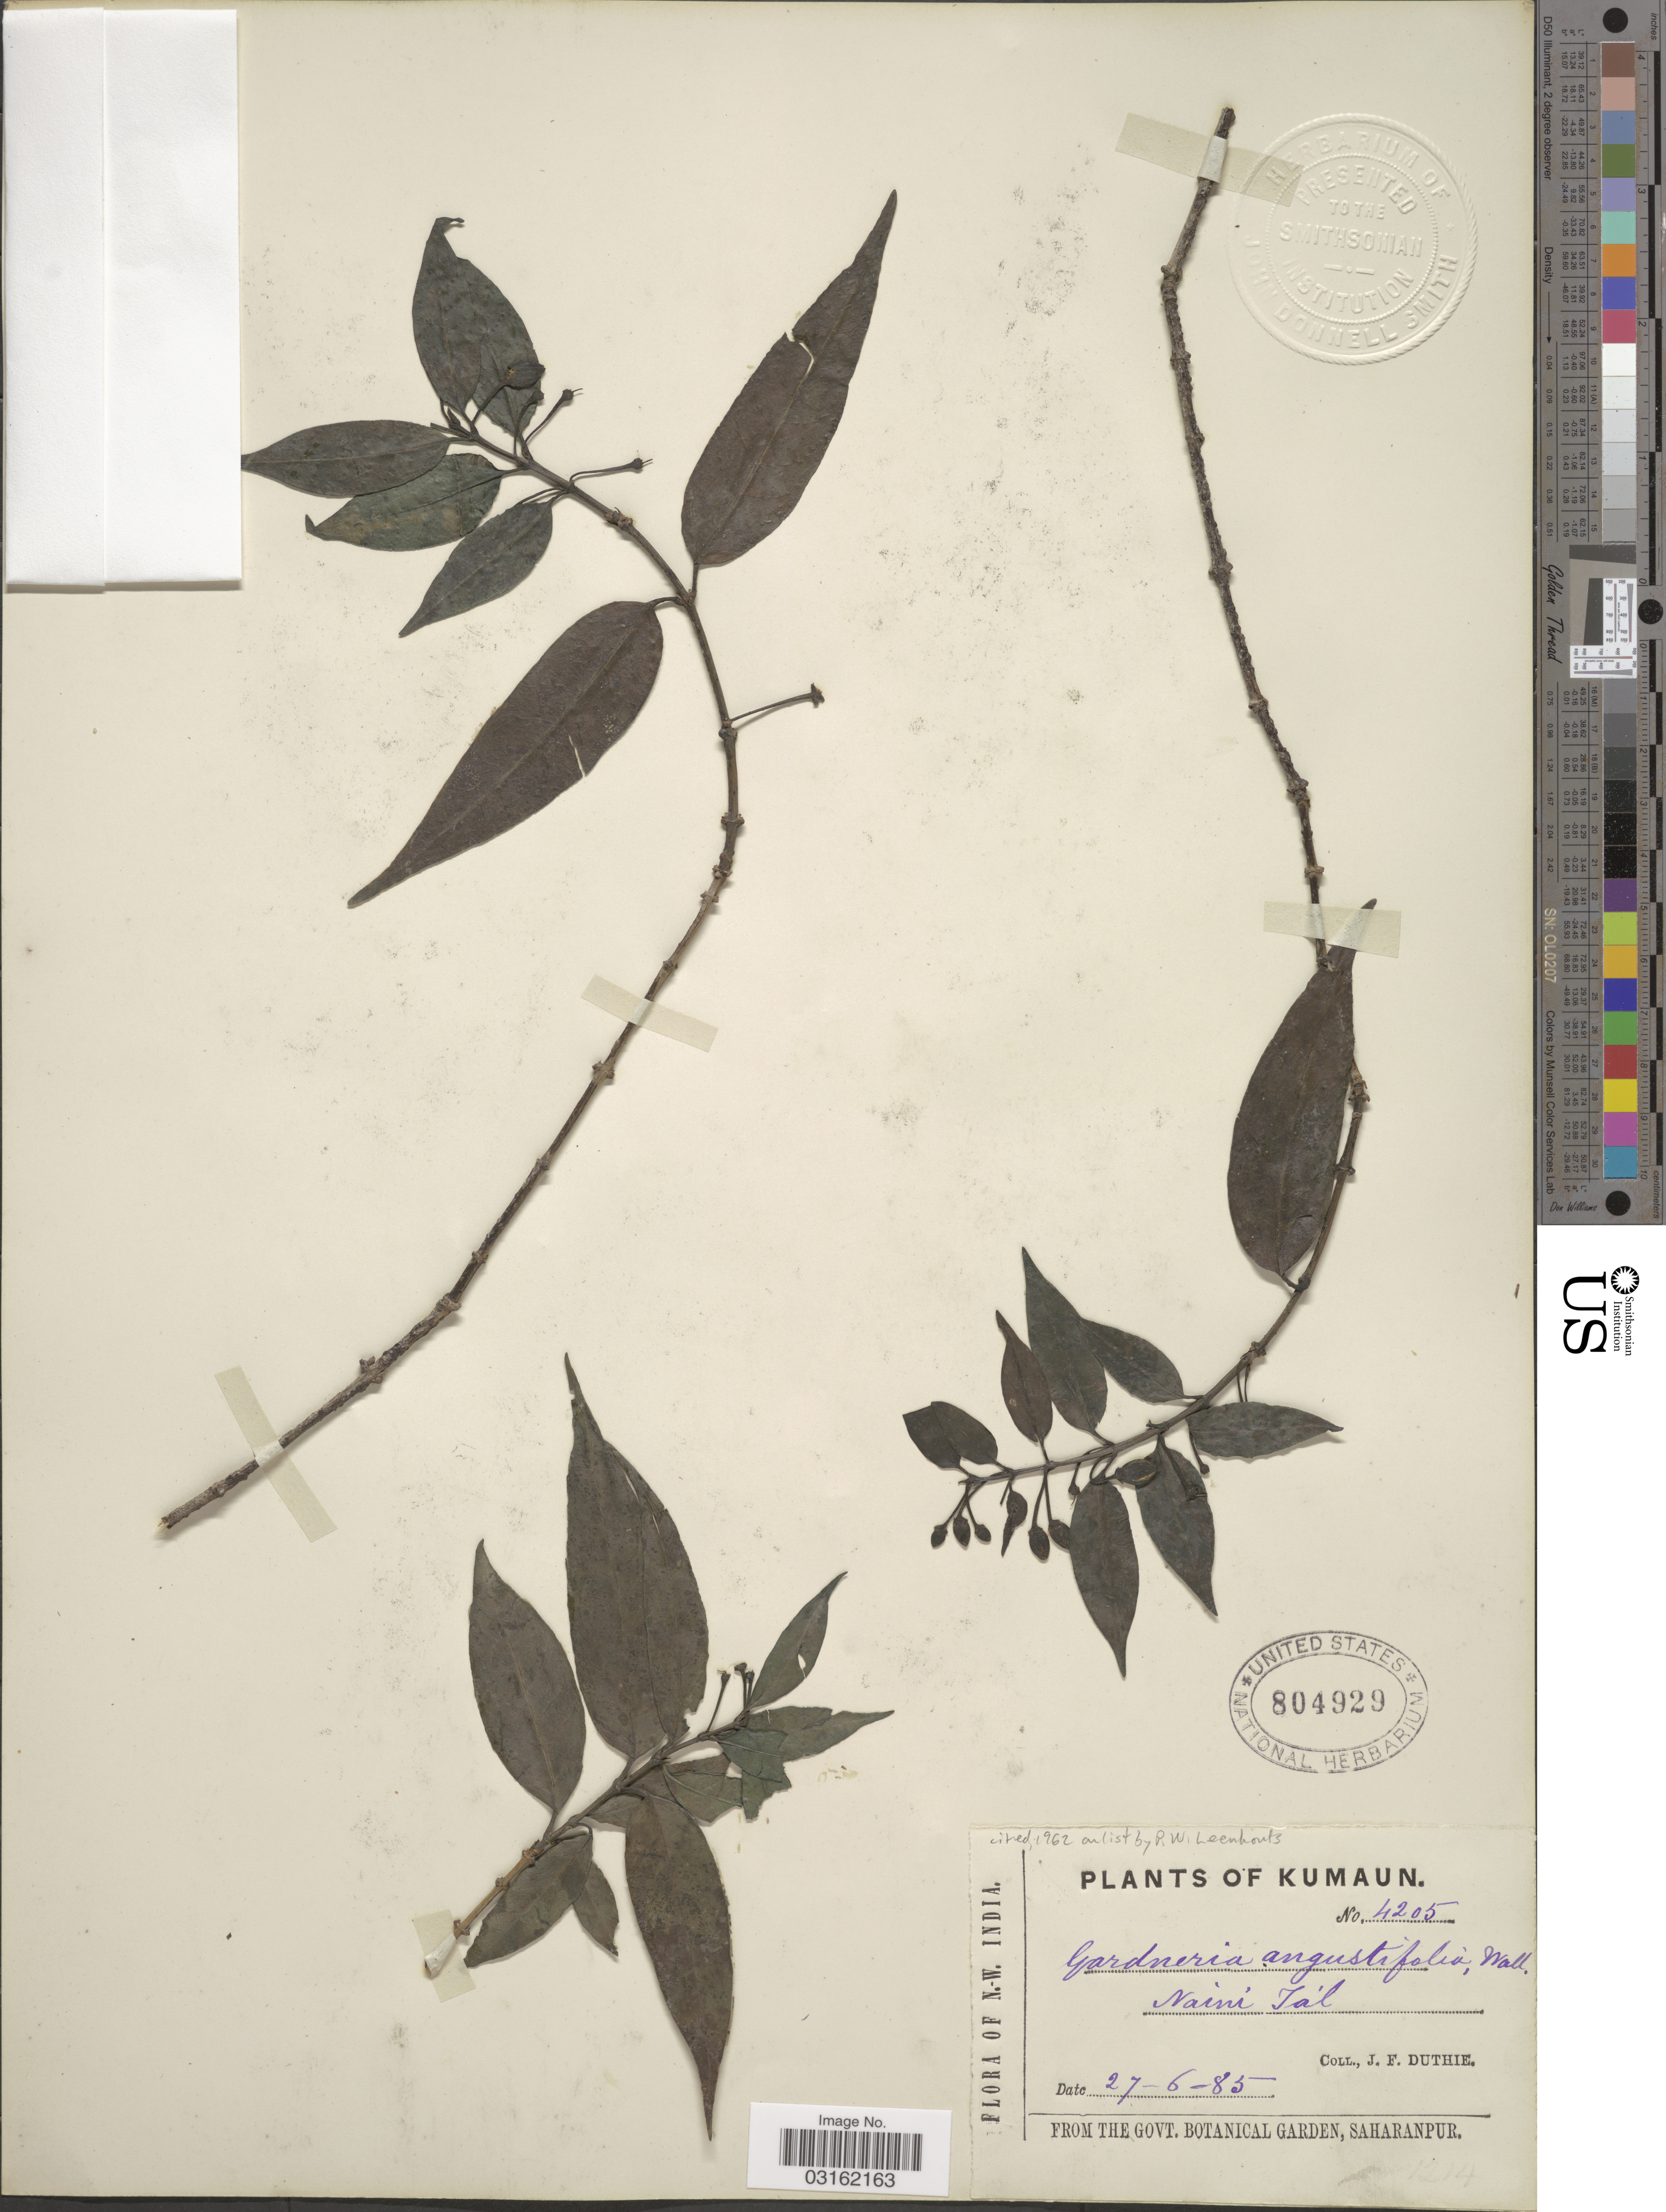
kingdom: Plantae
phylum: Tracheophyta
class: Magnoliopsida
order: Gentianales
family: Loganiaceae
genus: Gardneria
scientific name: Gardneria angustifolia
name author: Wall.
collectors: J. F. Duthie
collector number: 4205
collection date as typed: Transcribed d/m/y: 27/6/85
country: India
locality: N.W. India. Kumaun. Naini Tal.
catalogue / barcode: US 804929